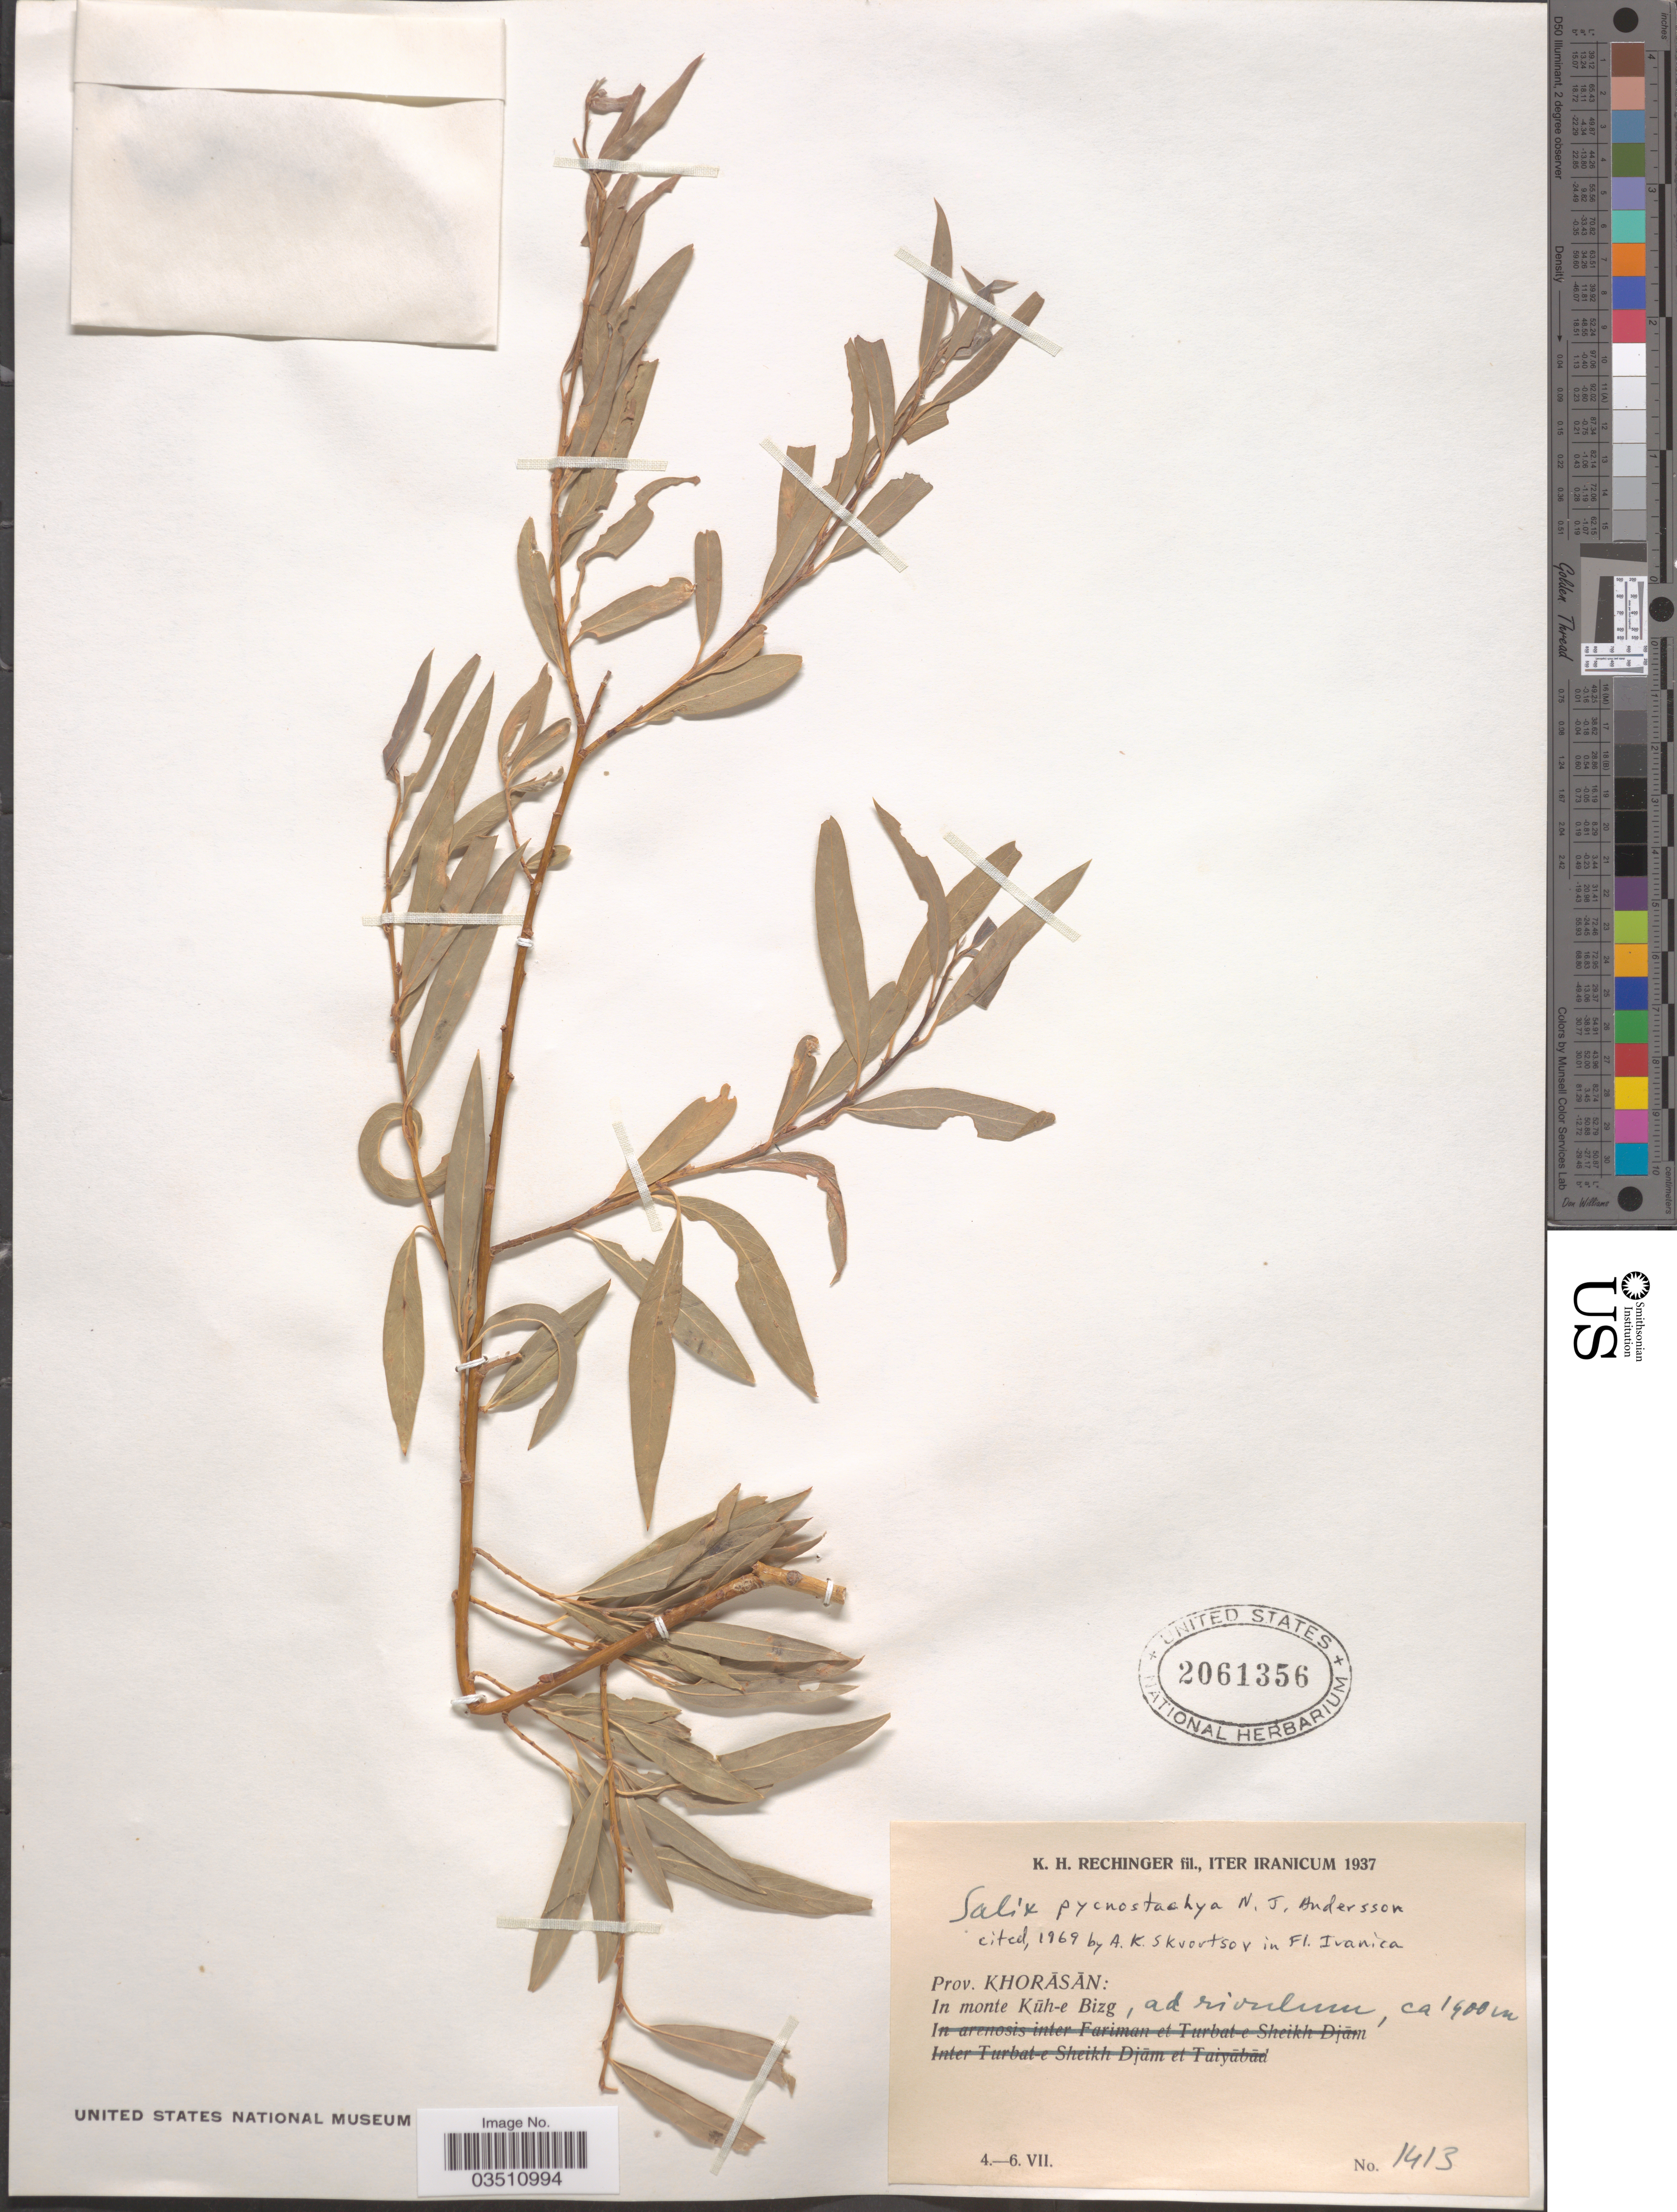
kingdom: Plantae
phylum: Tracheophyta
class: Magnoliopsida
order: Malpighiales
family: Salicaceae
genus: Salix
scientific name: Salix pycnostachya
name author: Andersson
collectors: K. H. Rechinger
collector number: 1413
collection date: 1937-07-04/1937-07-06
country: Iran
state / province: Khorasan [obsolete]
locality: Prov. Khorāsān: In monte Kūh-e Bizg.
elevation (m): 1900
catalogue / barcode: US 2061356